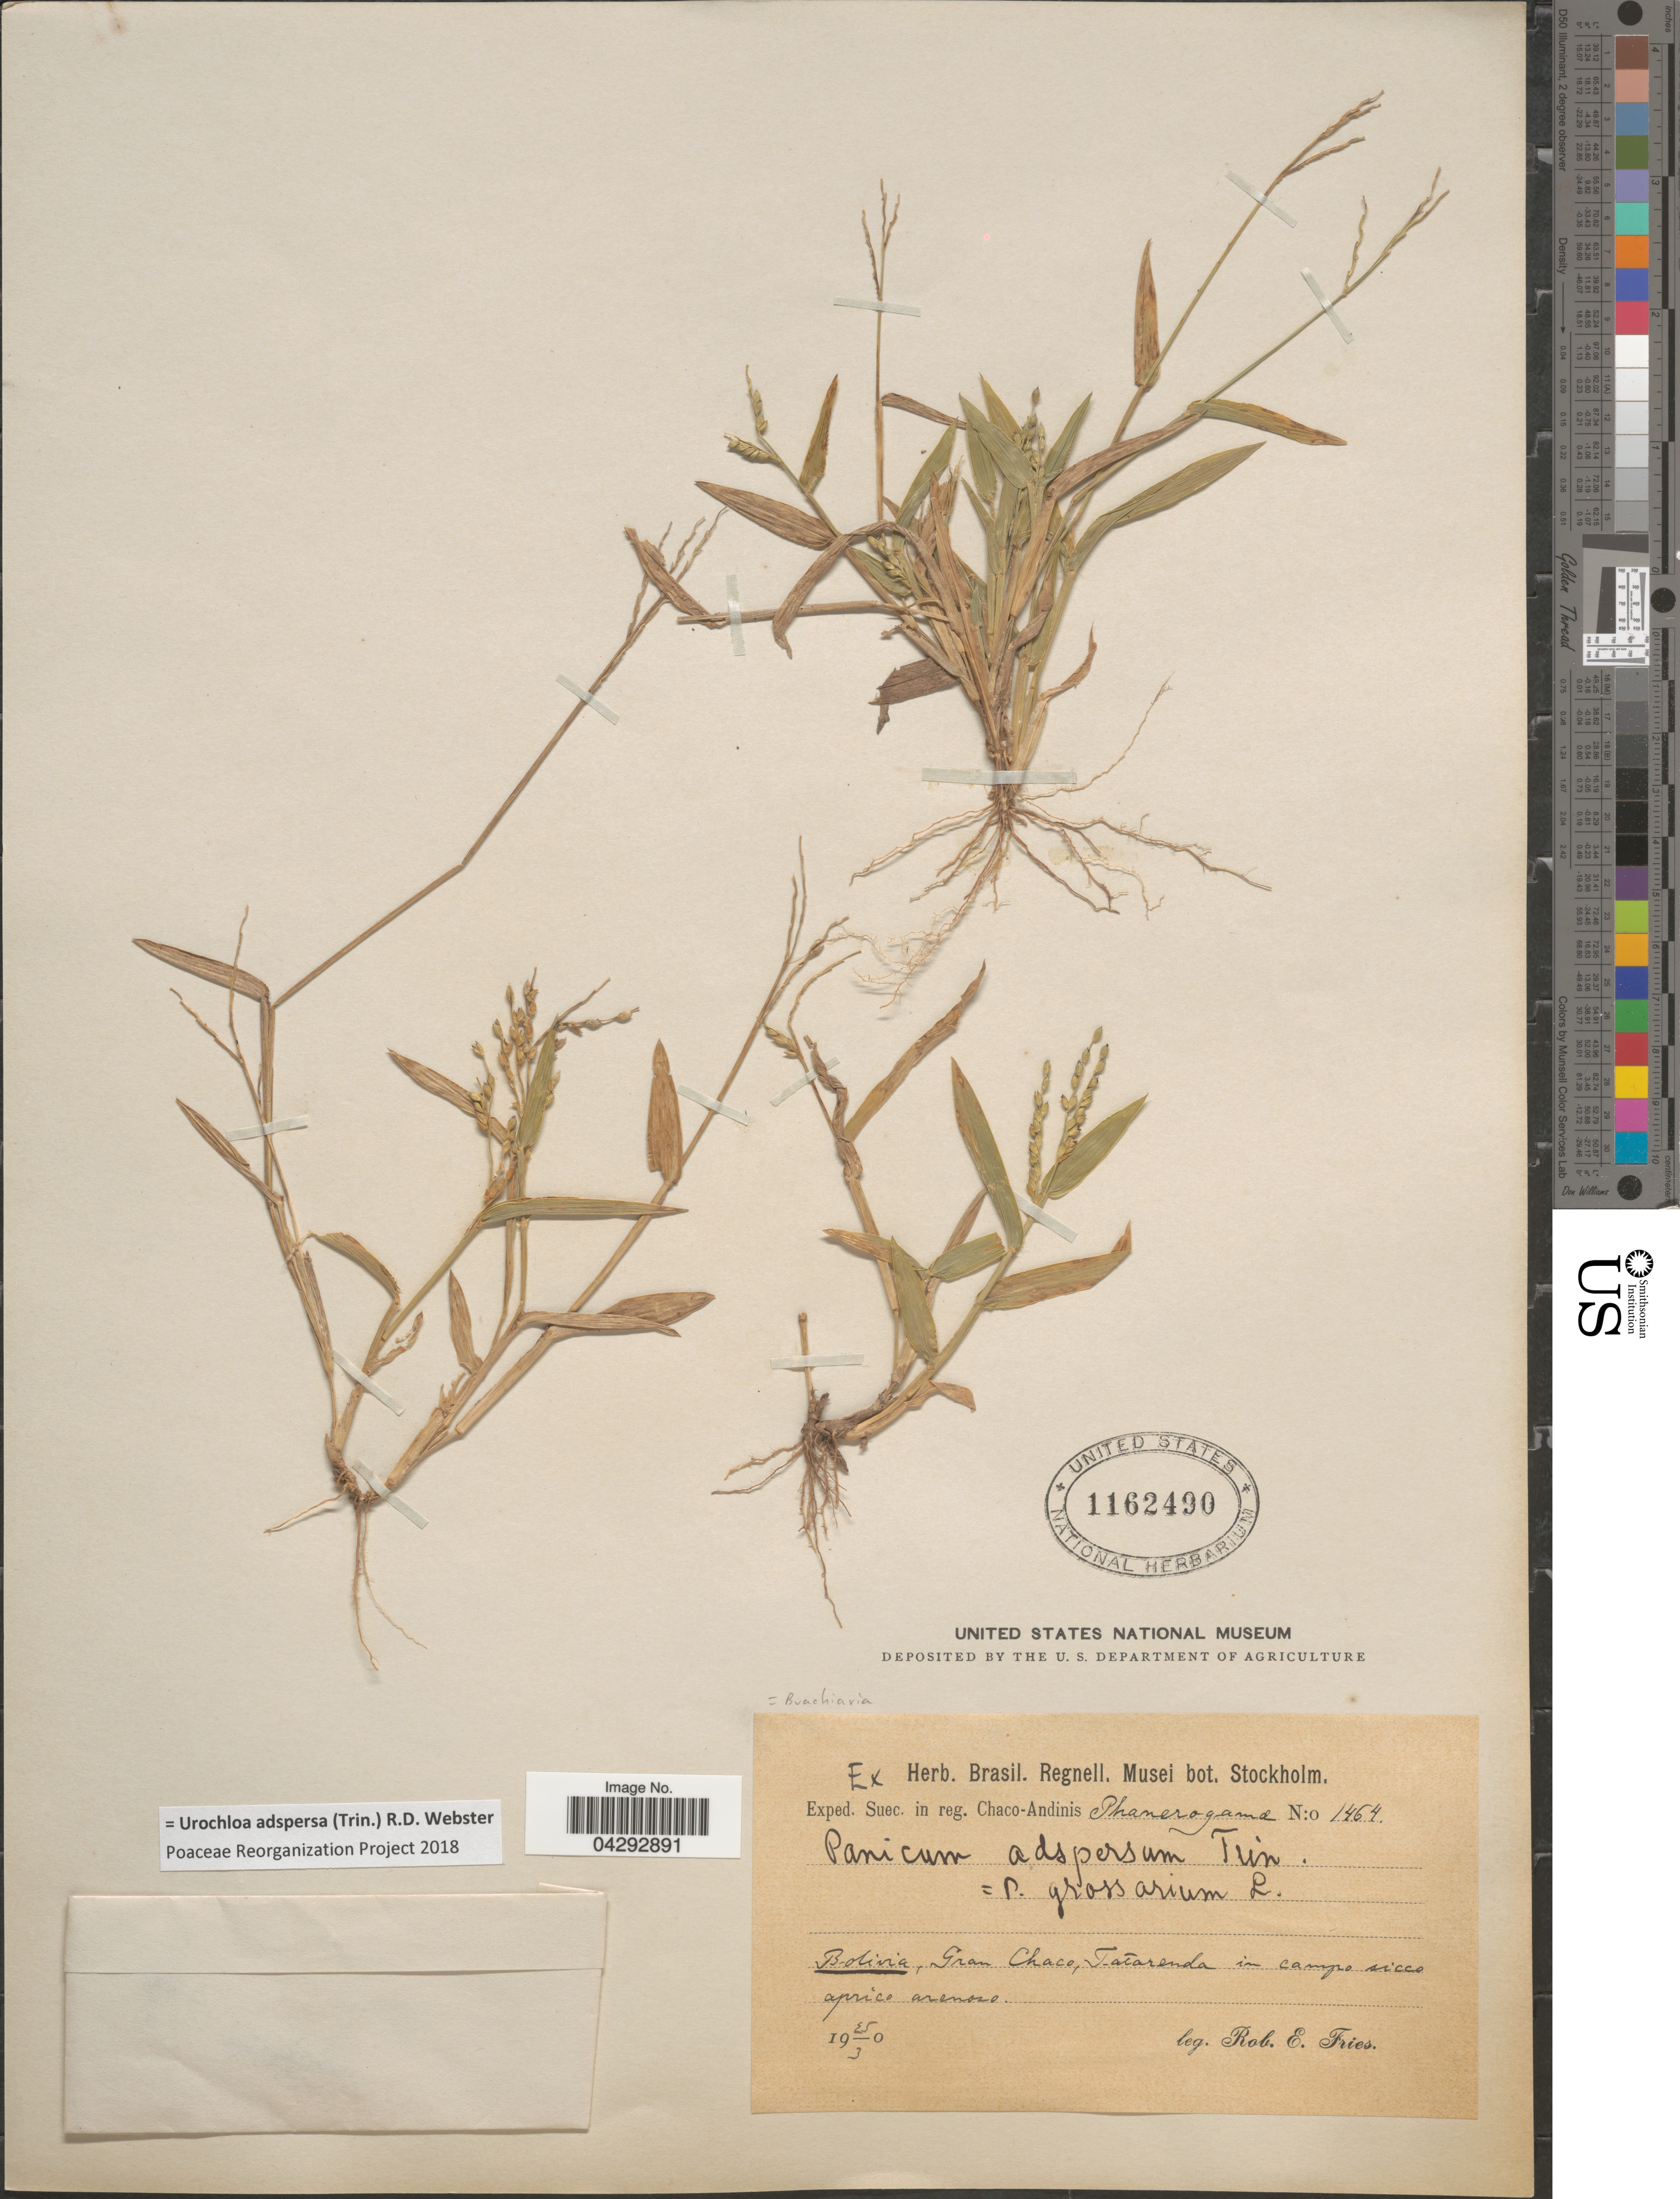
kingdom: Plantae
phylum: Tracheophyta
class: Liliopsida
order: Poales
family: Poaceae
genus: Urochloa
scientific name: Urochloa adspersa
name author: (Trin.) R.D. Webster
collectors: R. E. Fries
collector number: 1464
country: Bolivia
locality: Exped. Suec. in reg. Chaco-Andinis. Gran Chaco, Tatarenda in campo sicco aprico arenoso.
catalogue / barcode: US 1162490